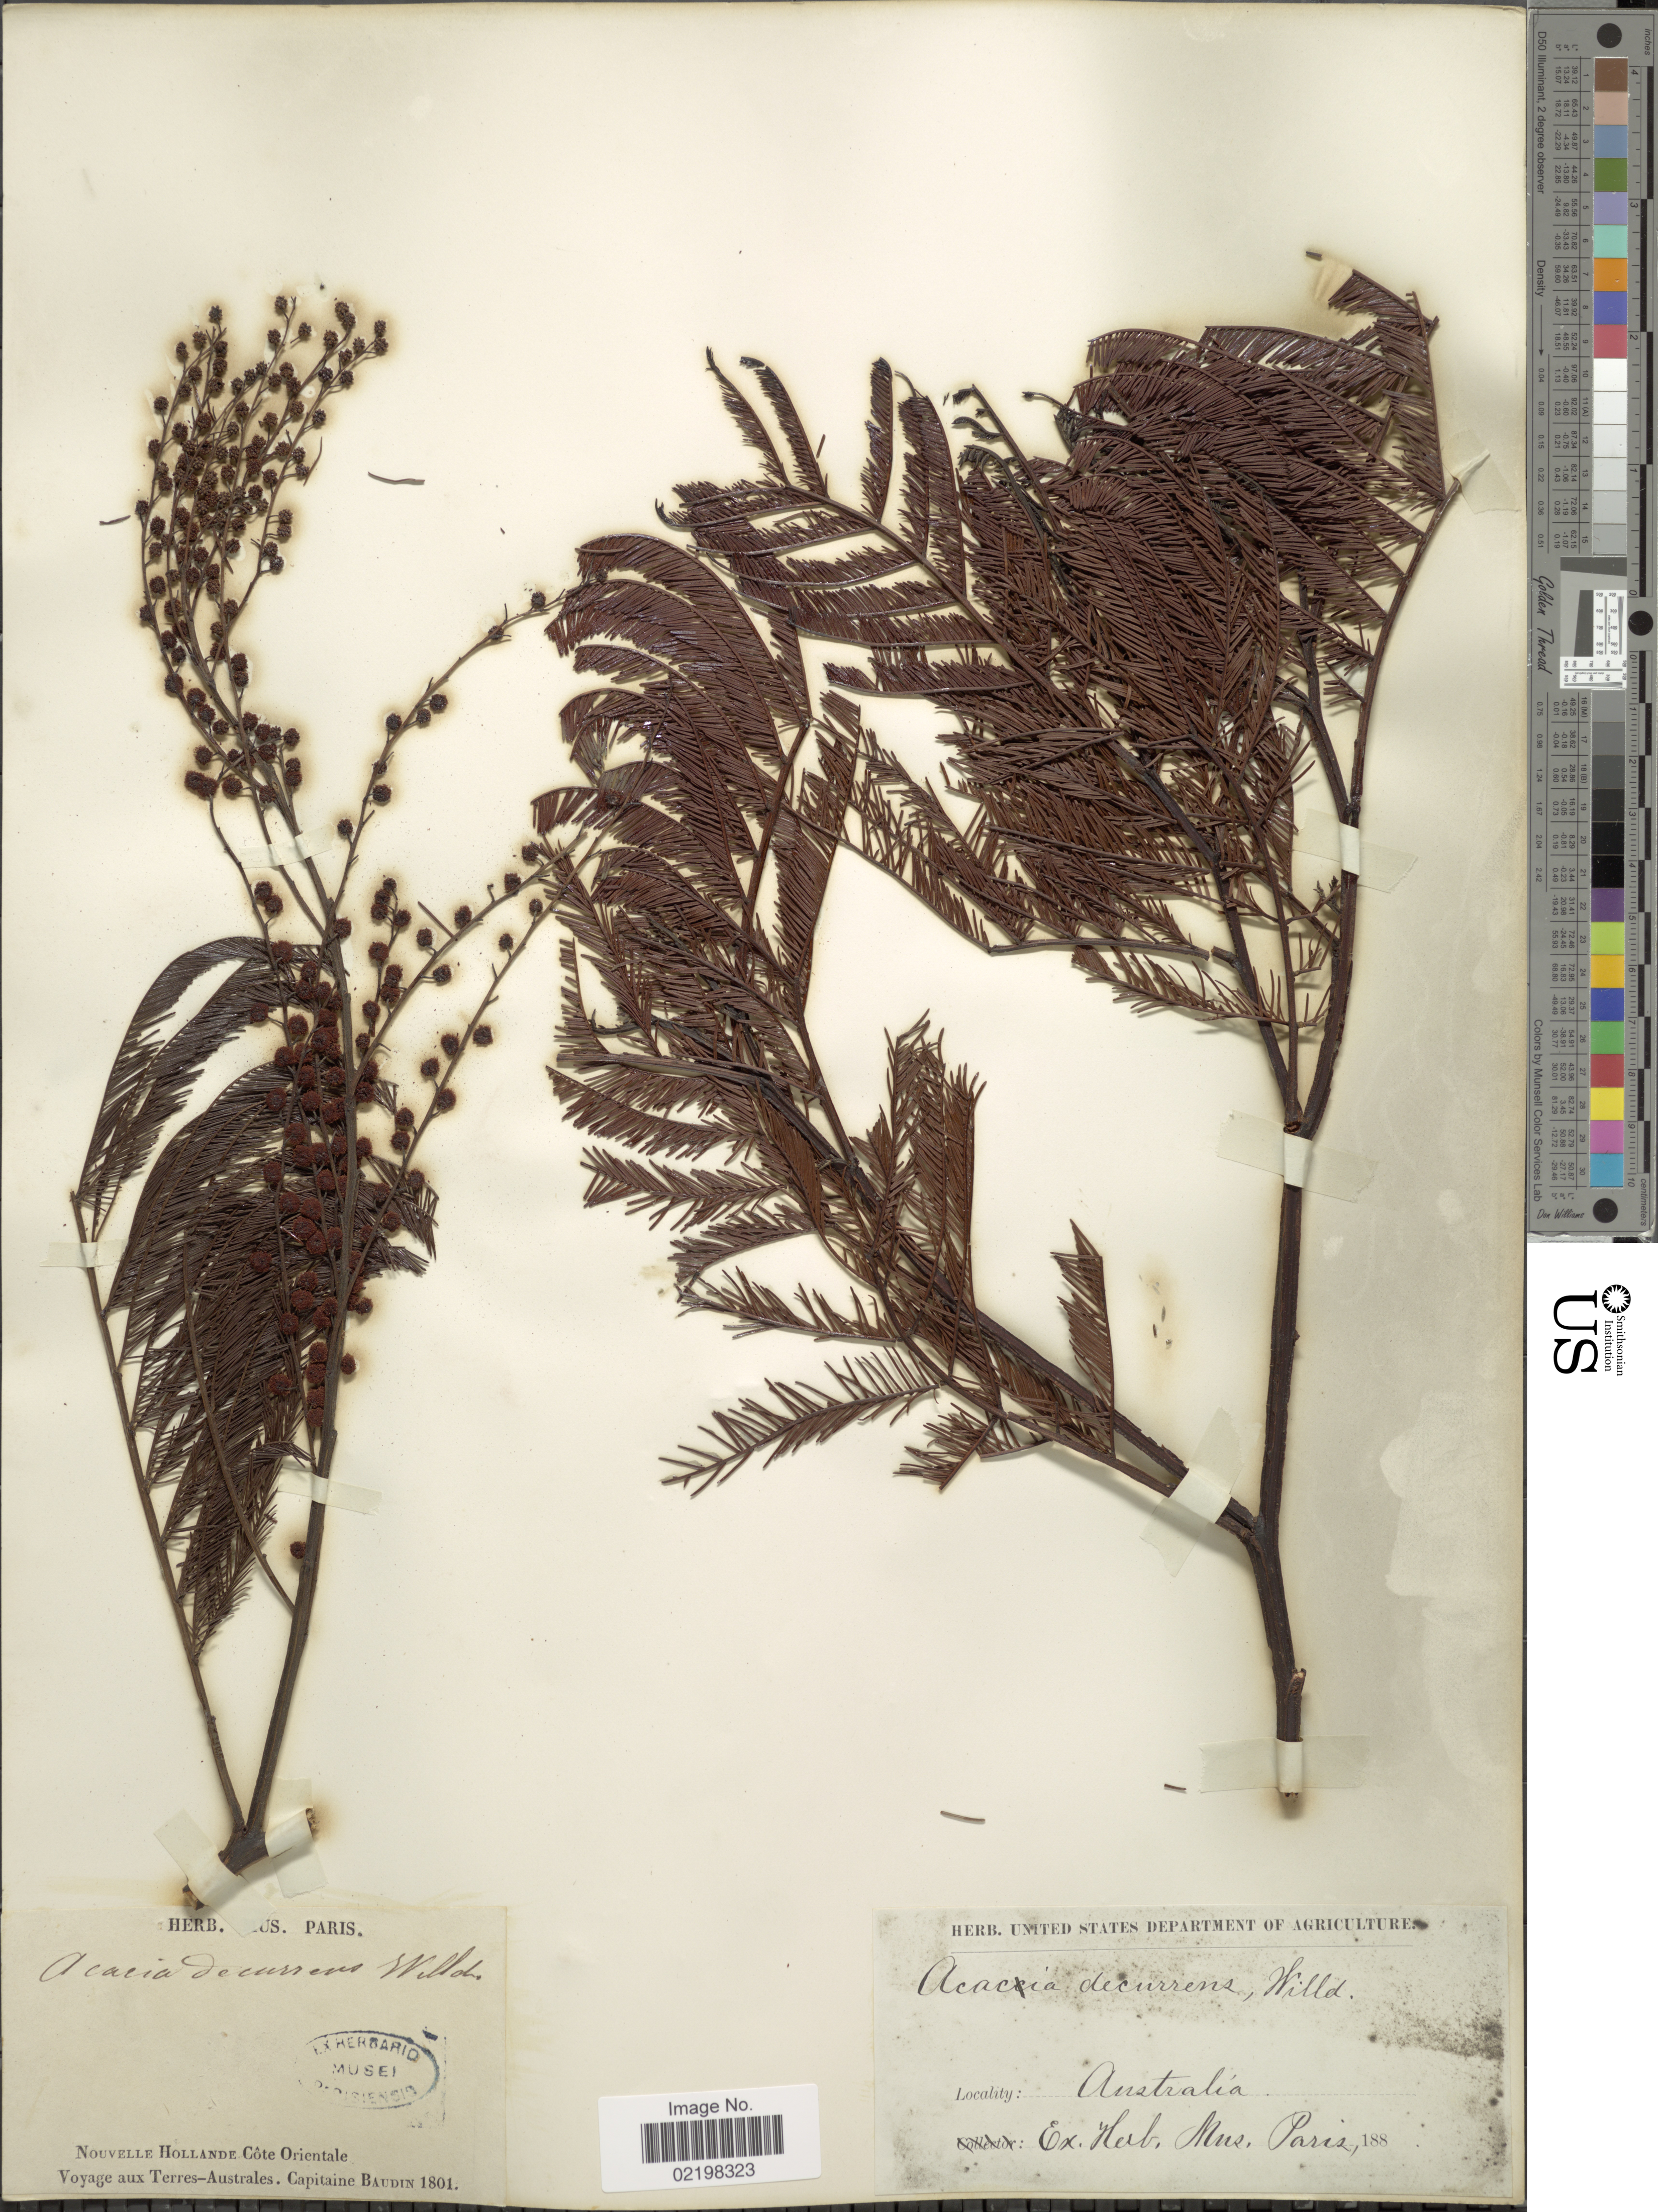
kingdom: Plantae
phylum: Tracheophyta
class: Magnoliopsida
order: Fabales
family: Fabaceae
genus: Acacia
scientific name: Acacia decurrens var. normalis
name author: (Benth.) Maiden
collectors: T. Baudin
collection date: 1801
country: Australia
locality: Nouvelle Hollande Cote Orientale,